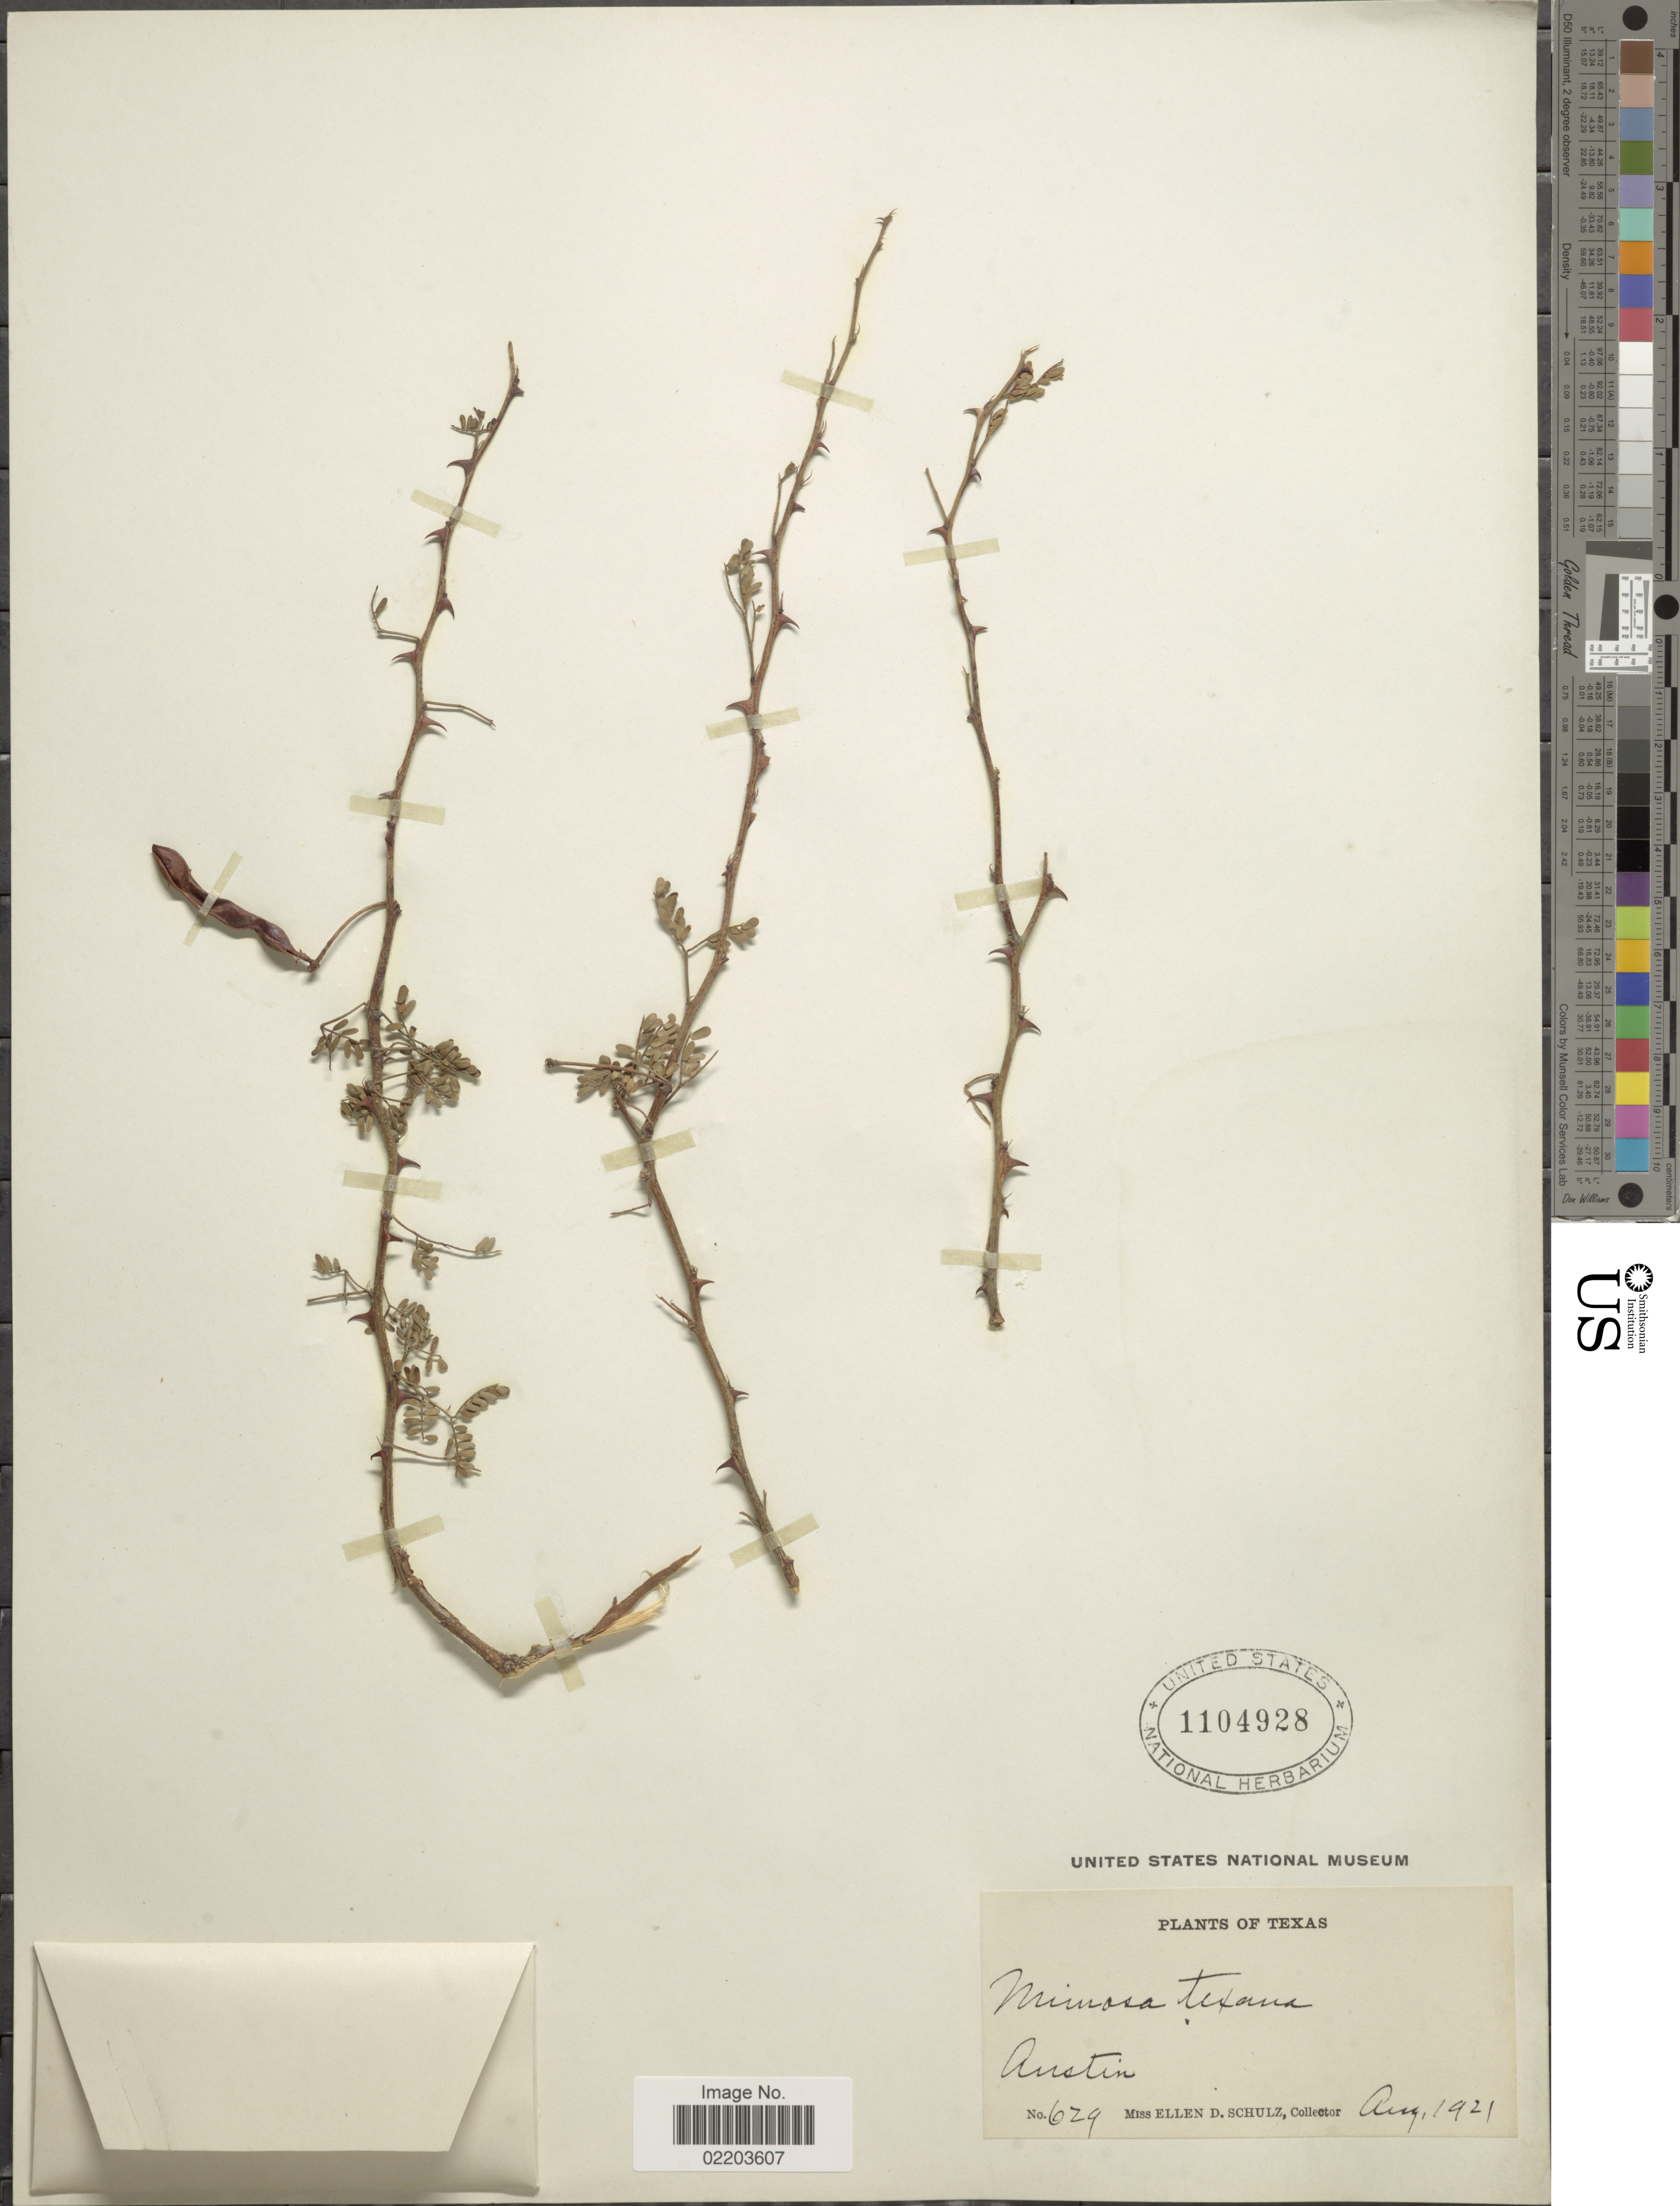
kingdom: Plantae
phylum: Tracheophyta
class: Magnoliopsida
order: Fabales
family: Fabaceae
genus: Mimosa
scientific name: Mimosa borealis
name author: A. Gray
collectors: E. D. Schulz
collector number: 629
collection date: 1921-08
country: United States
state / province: Texas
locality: Austin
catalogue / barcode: US 1104928